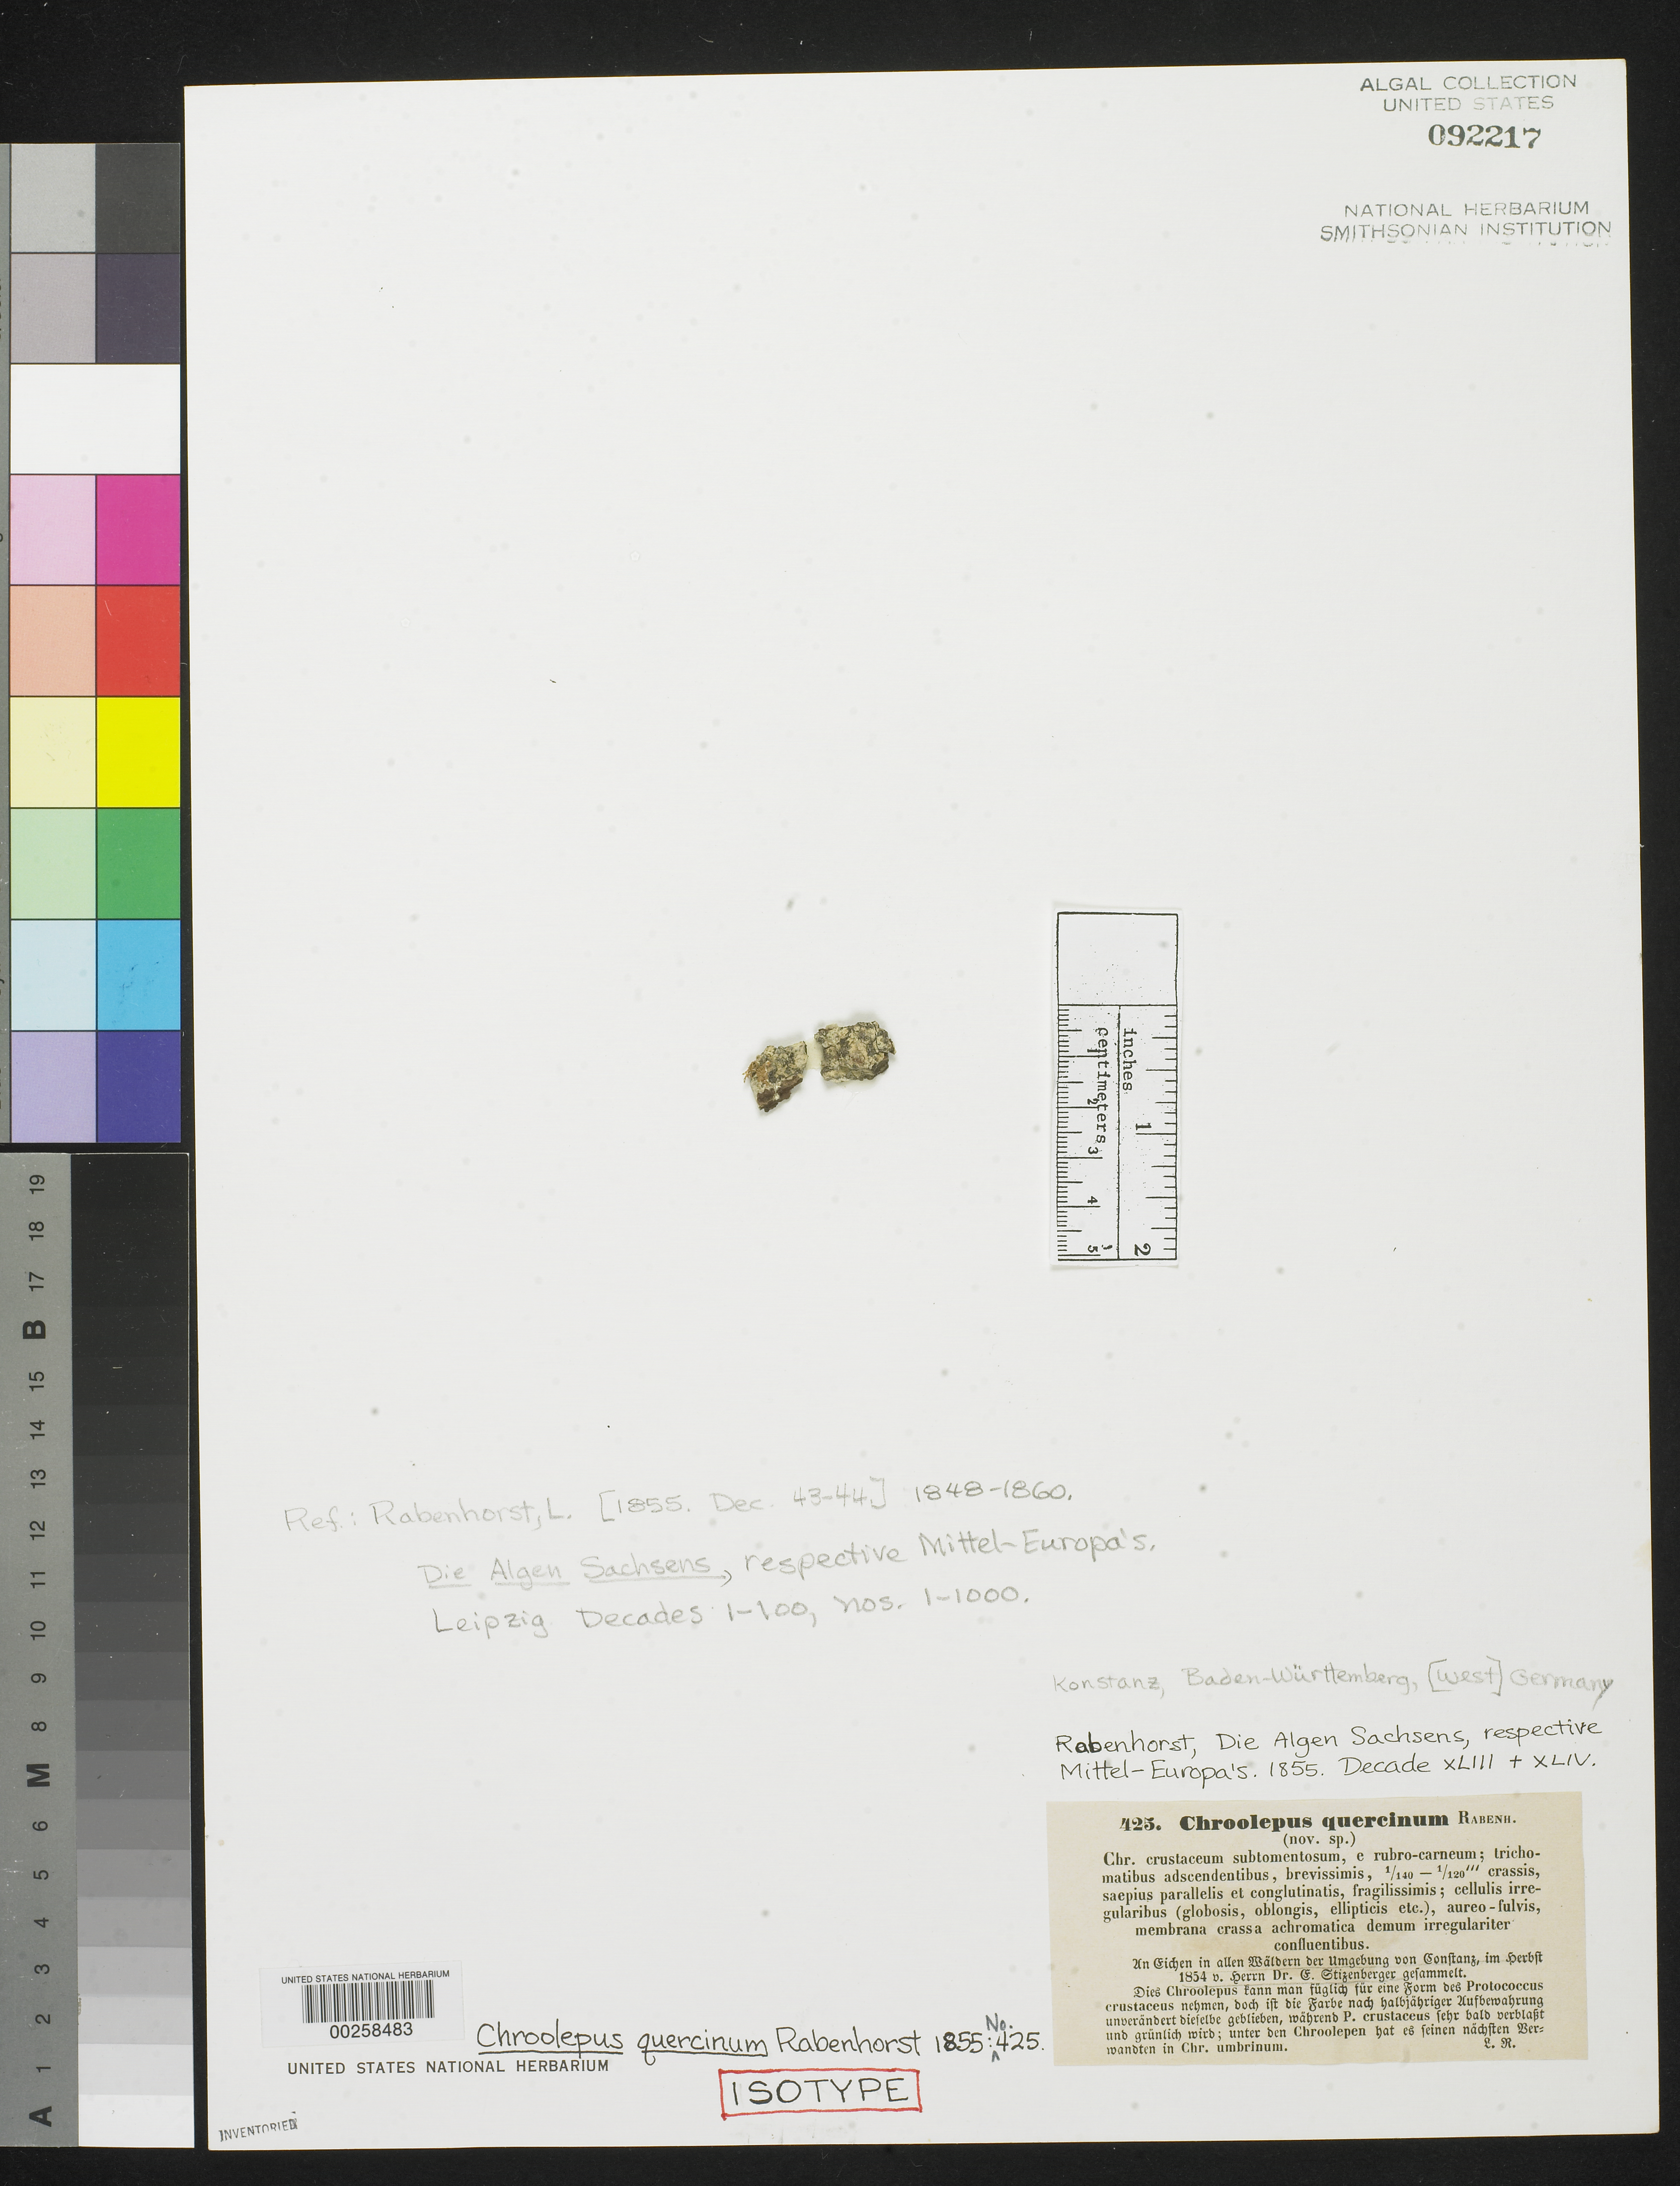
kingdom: Plantae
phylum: Chlorophyta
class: Ulvophyceae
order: Trentepohliales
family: Trentepohliaceae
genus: Chroolepus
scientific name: Chroolepus quercinum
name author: Rabenh.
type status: Isotype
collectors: E. Stizenberger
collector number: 425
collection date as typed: Fal 1854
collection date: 1854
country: Germany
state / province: Baden-Wurttemberg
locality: Konstanz (Constanz).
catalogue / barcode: US 92217